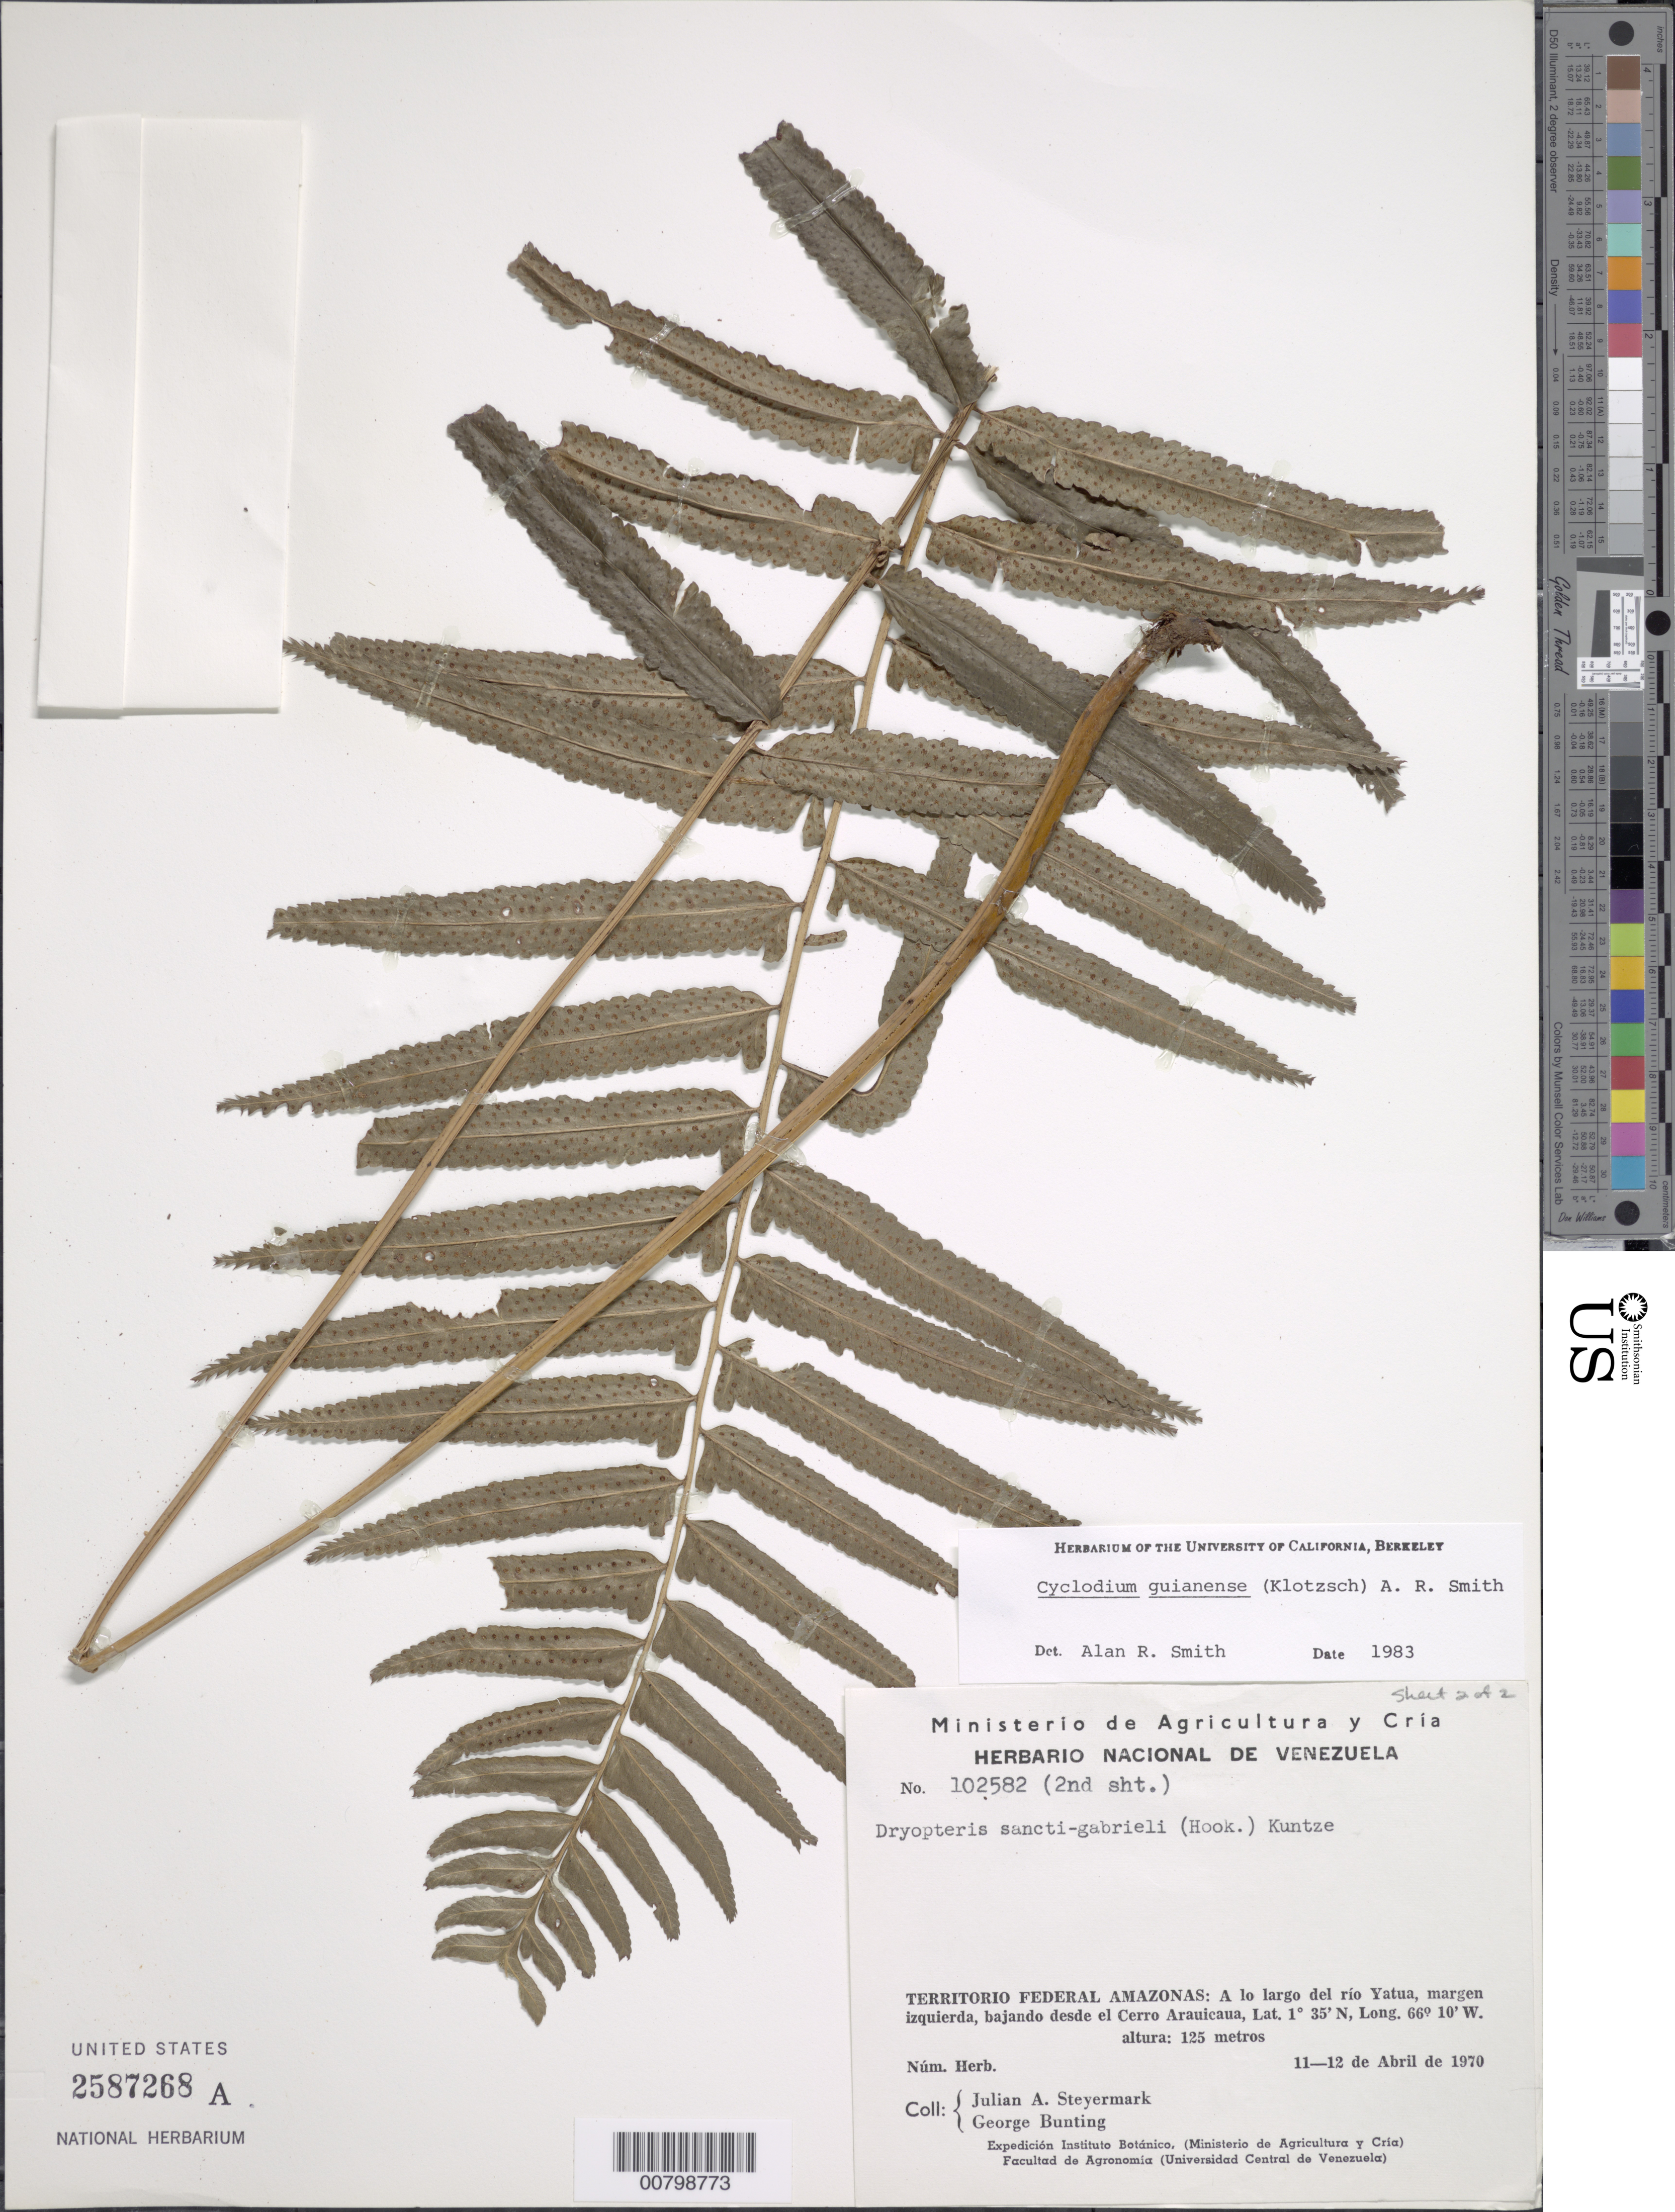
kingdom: Plantae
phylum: Tracheophyta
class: Polypodiopsida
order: Polypodiales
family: Dryopteridaceae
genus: Cyclodium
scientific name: Cyclodium guianense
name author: (Klotzsch) van der Werff ex L.D. Gómez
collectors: J. Steyermark, J. Steyermark & G. S. Bunting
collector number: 102582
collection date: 1970-04-11/1970-04-12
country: Venezuela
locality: Territorio Federal Amazonas: A lo largo del rio Yatua, margen izquierda, bajando desde el Cerro Araucaua,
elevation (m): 125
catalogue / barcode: US 2587268A